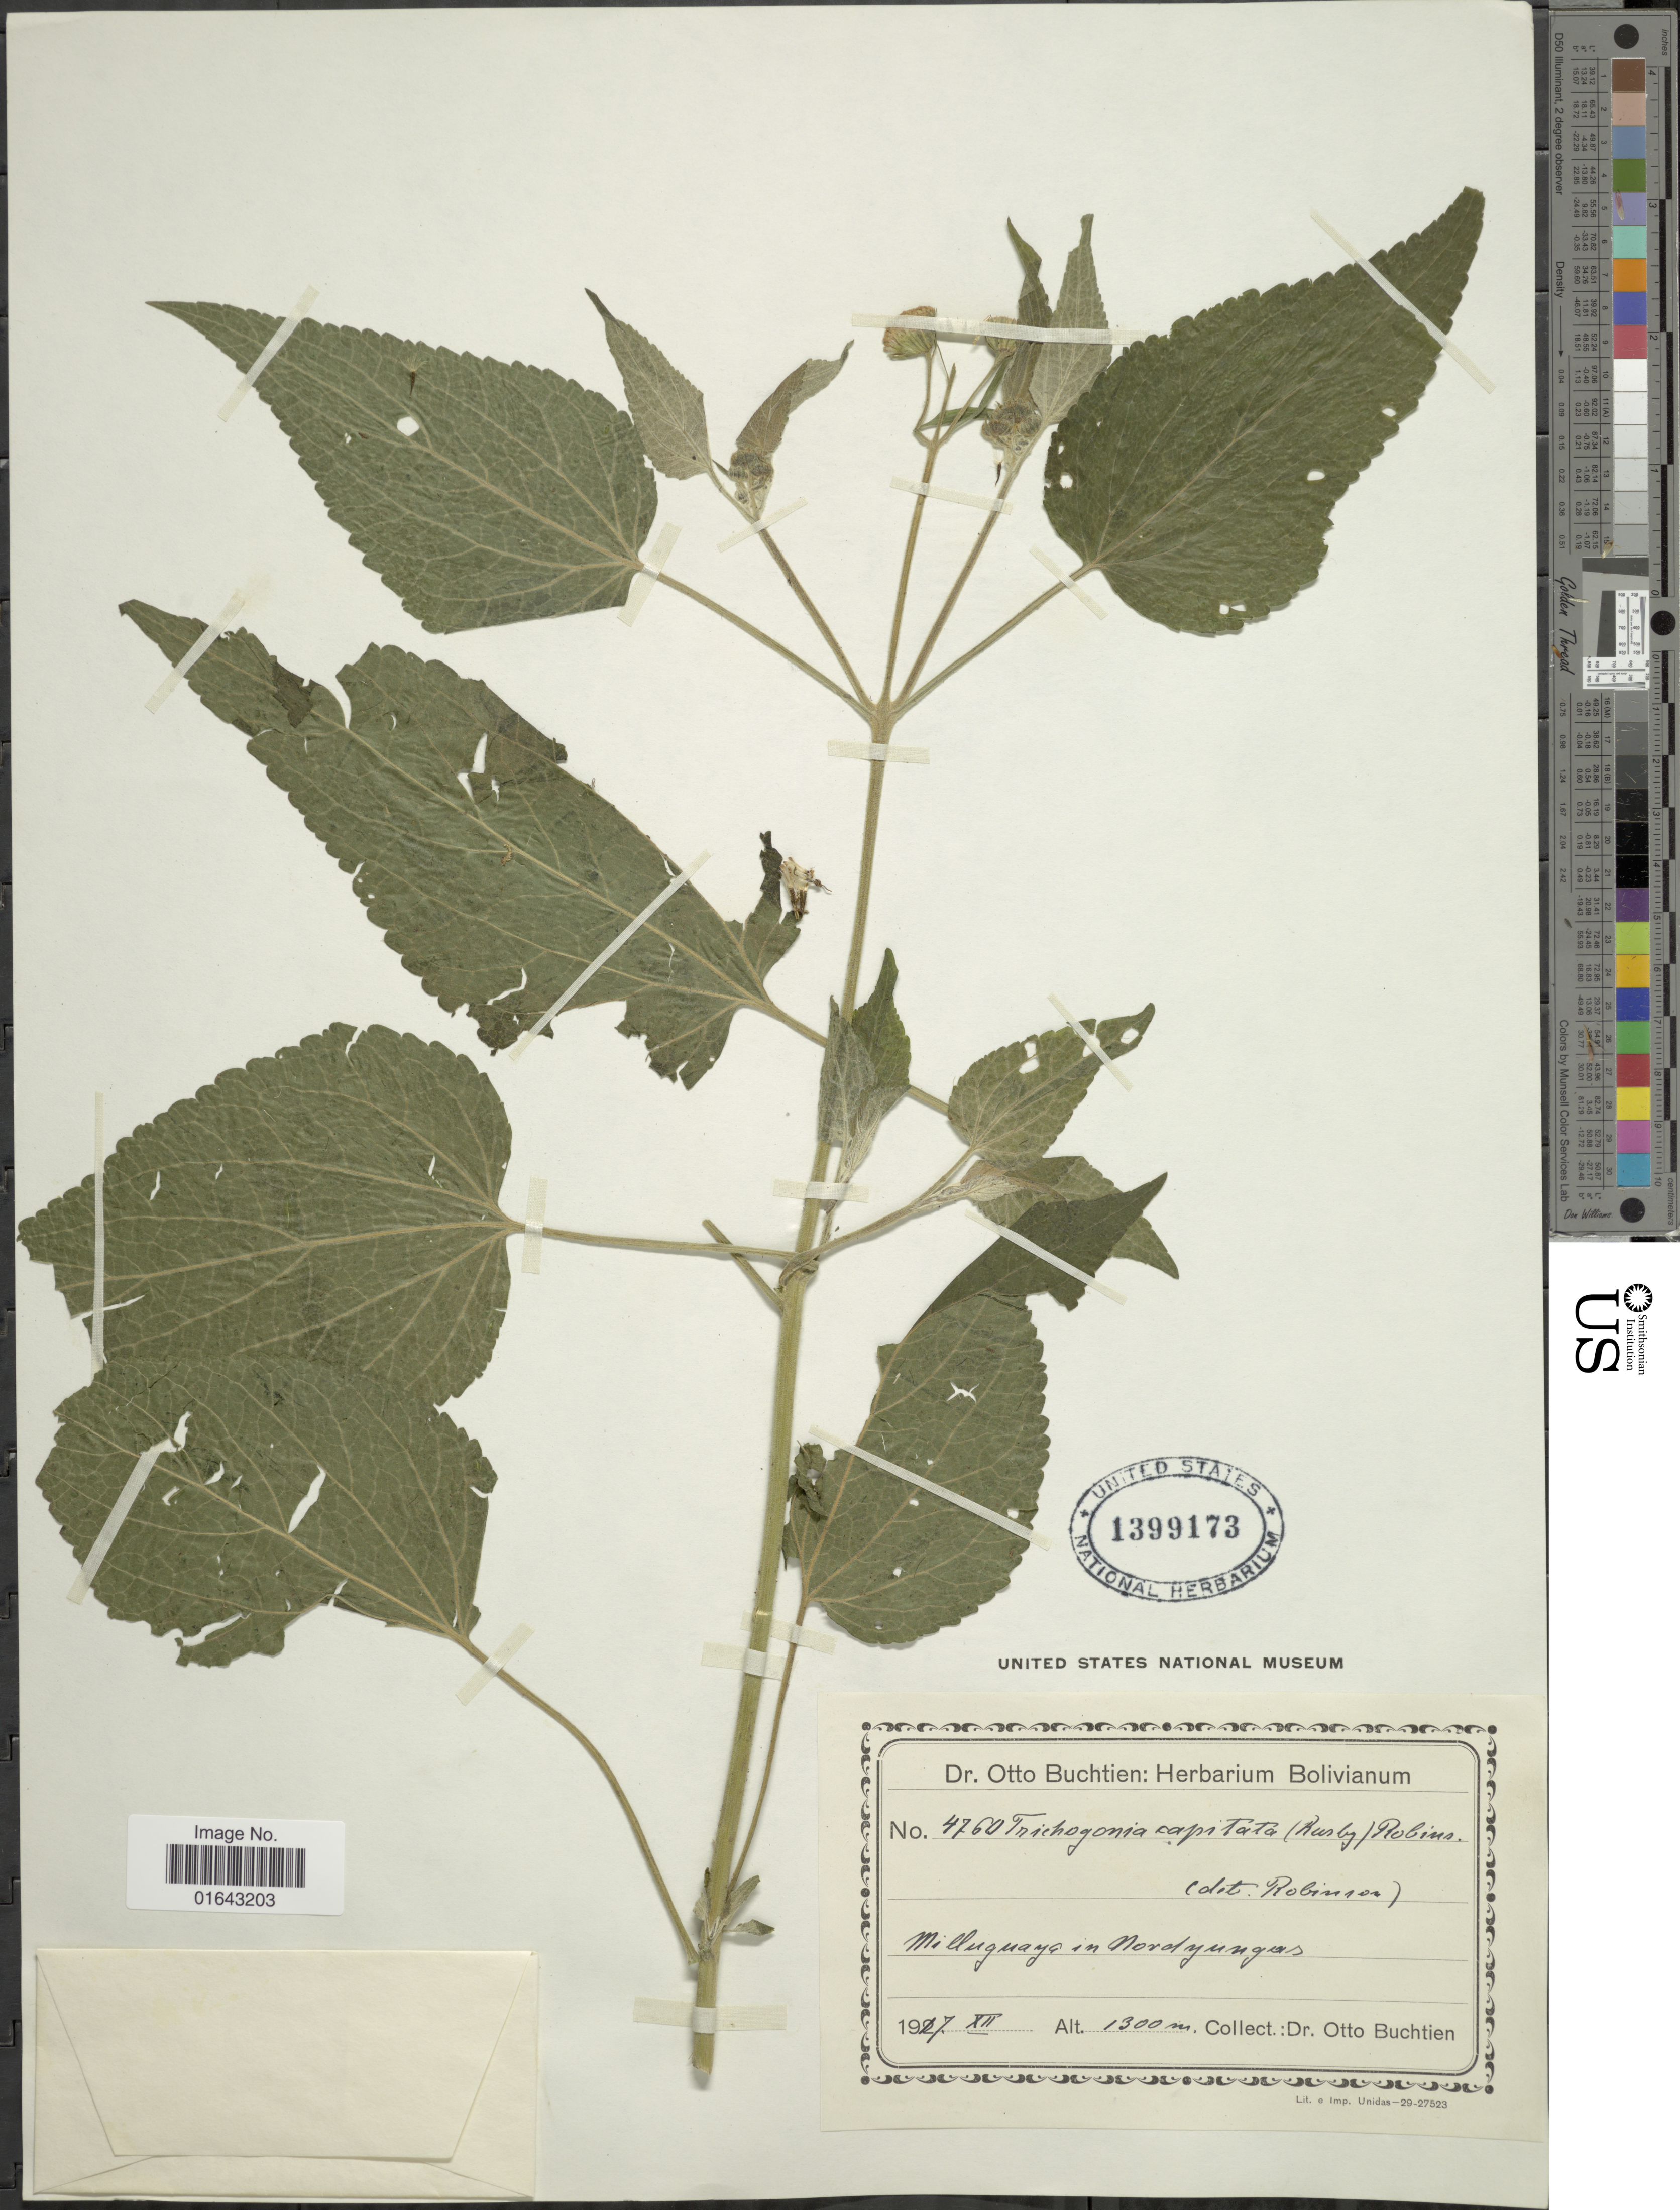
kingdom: Plantae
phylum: Tracheophyta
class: Magnoliopsida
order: Asterales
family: Asteraceae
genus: Trichogonia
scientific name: Trichogonia capitata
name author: (Rusby) B.L. Rob.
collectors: O. Buchtien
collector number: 4760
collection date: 1917-12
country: Bolivia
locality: Milluguaya in Nordyungas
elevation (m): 1300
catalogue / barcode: US 1399173